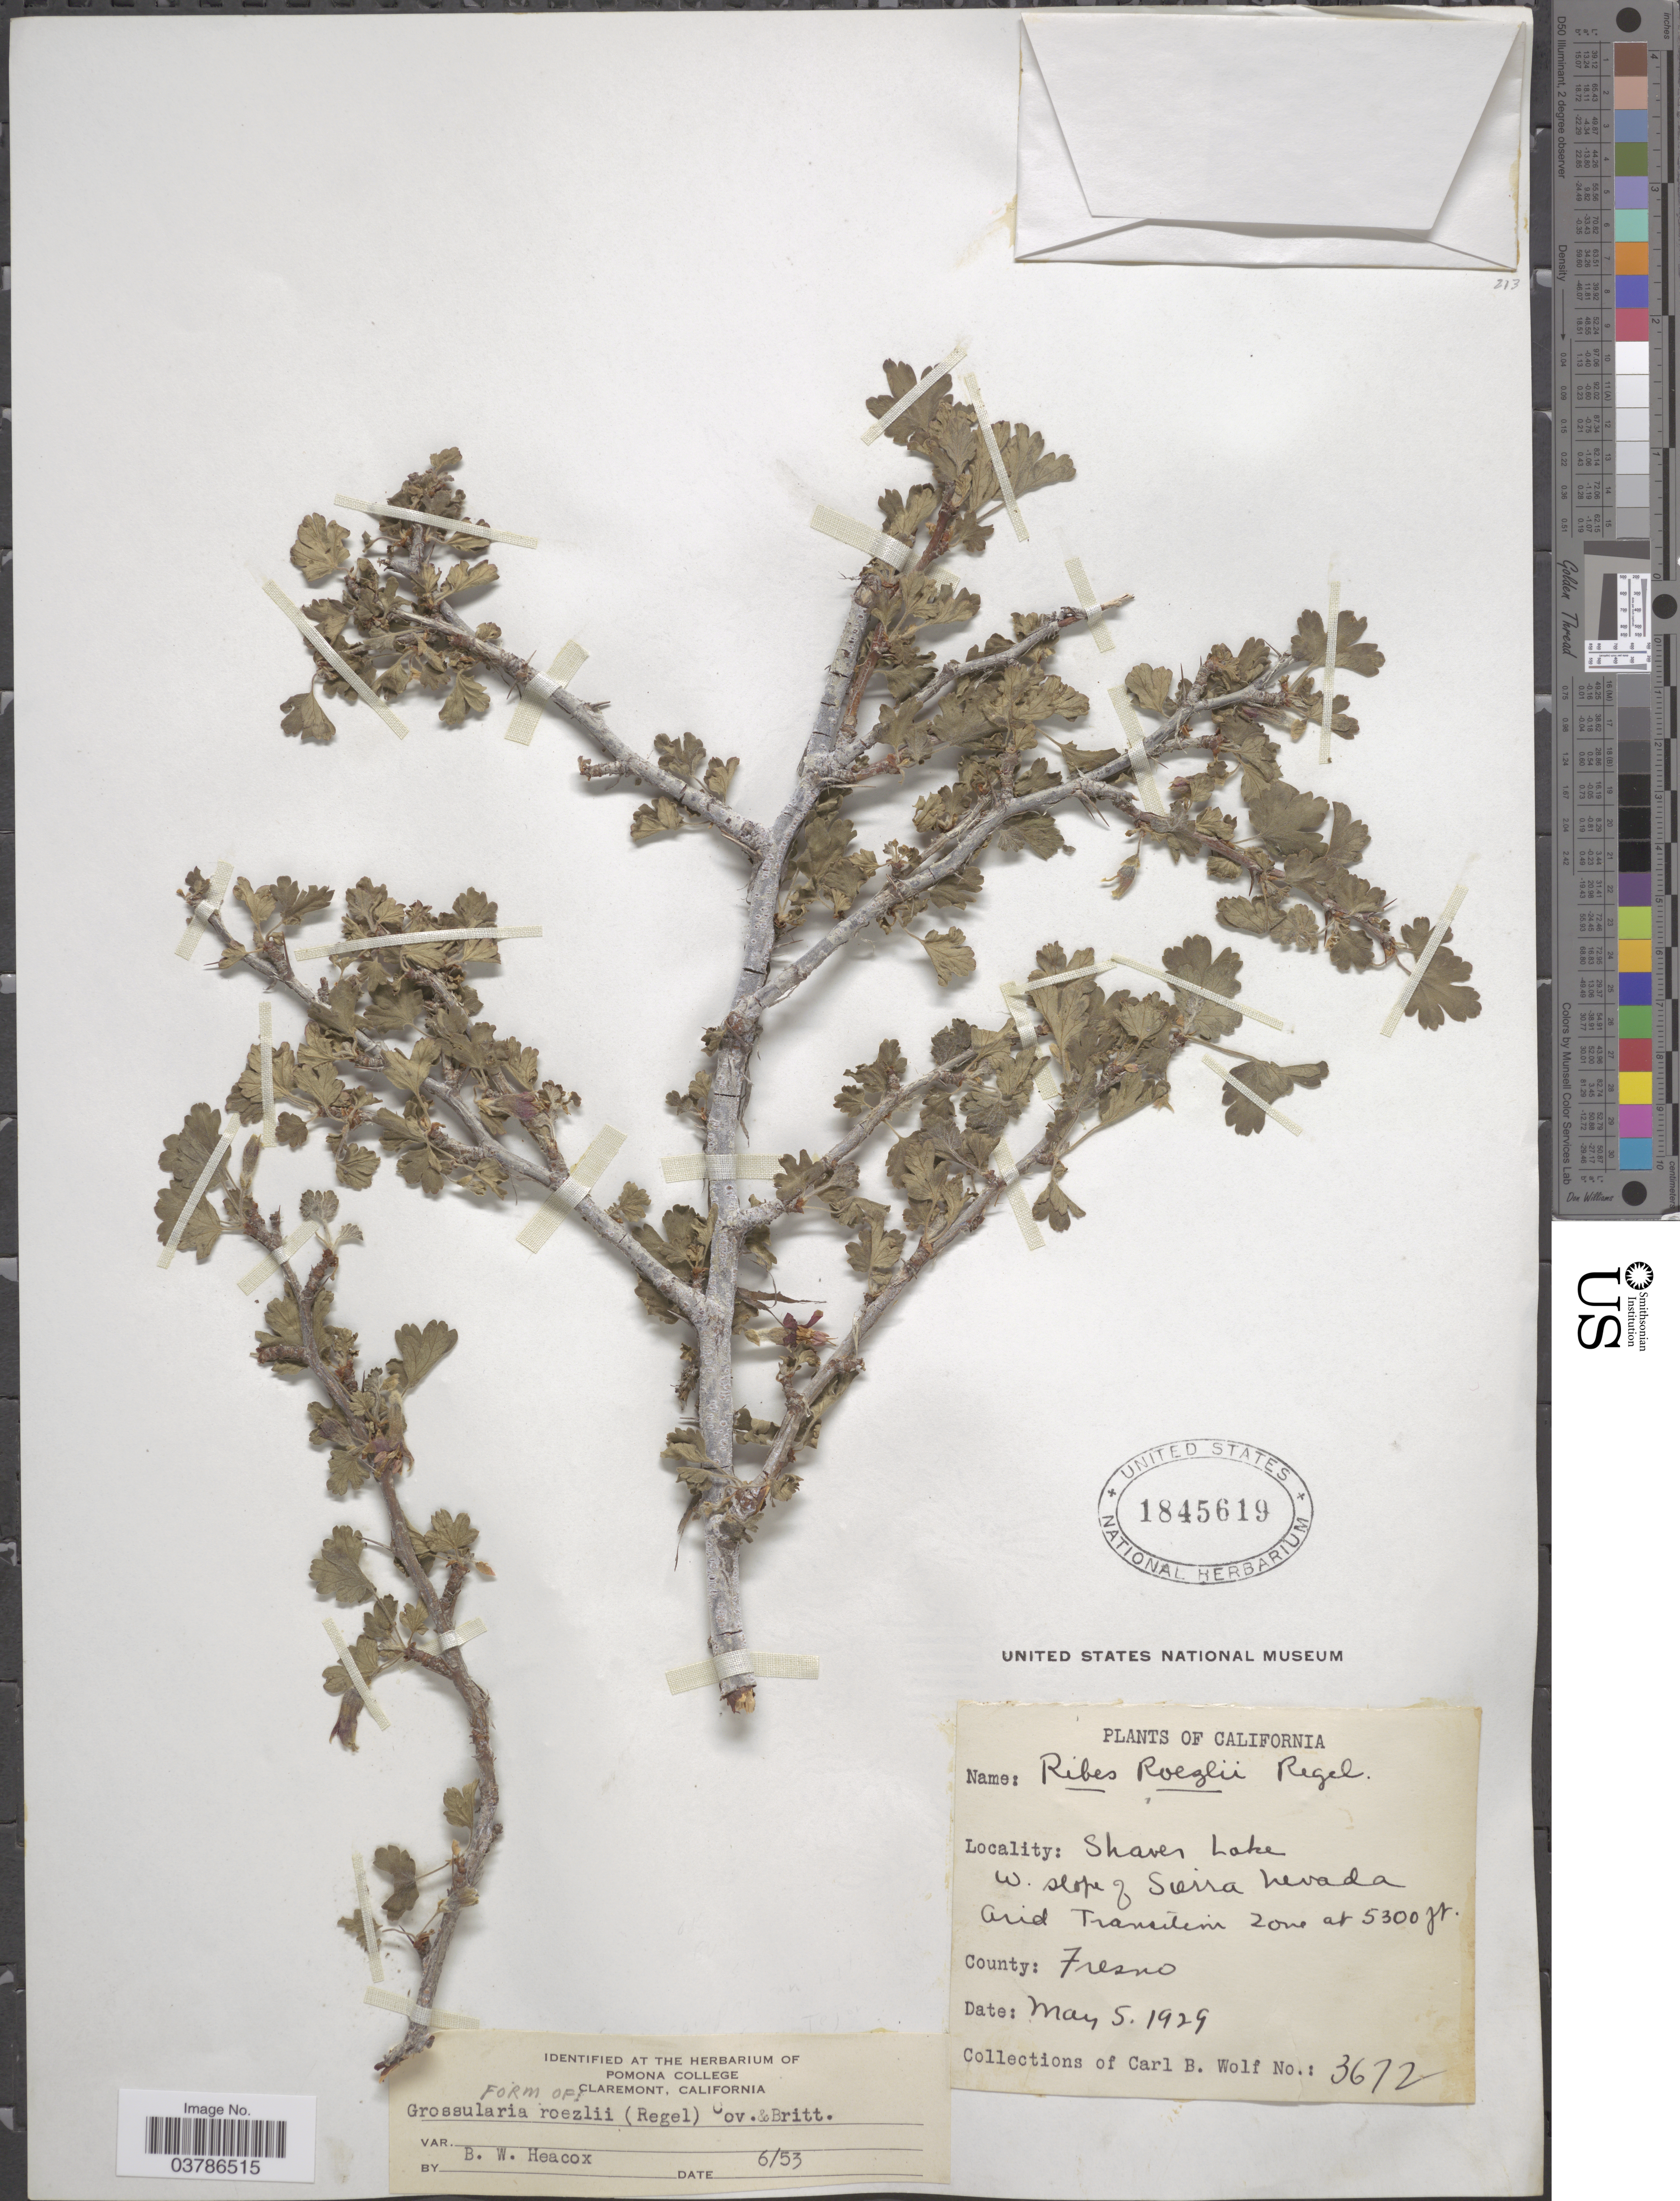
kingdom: Plantae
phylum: Tracheophyta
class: Magnoliopsida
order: Saxifragales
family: Grossulariaceae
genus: Ribes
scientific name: Ribes roezlii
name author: Regel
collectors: C. B. Wolf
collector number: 3672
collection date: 1929-05-05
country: United States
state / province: California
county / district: Fresno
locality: Shaves Lake. W. slope of Sierra Nevada Arid Transition Zone. County: Fresno.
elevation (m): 1615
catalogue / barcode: US 1845619